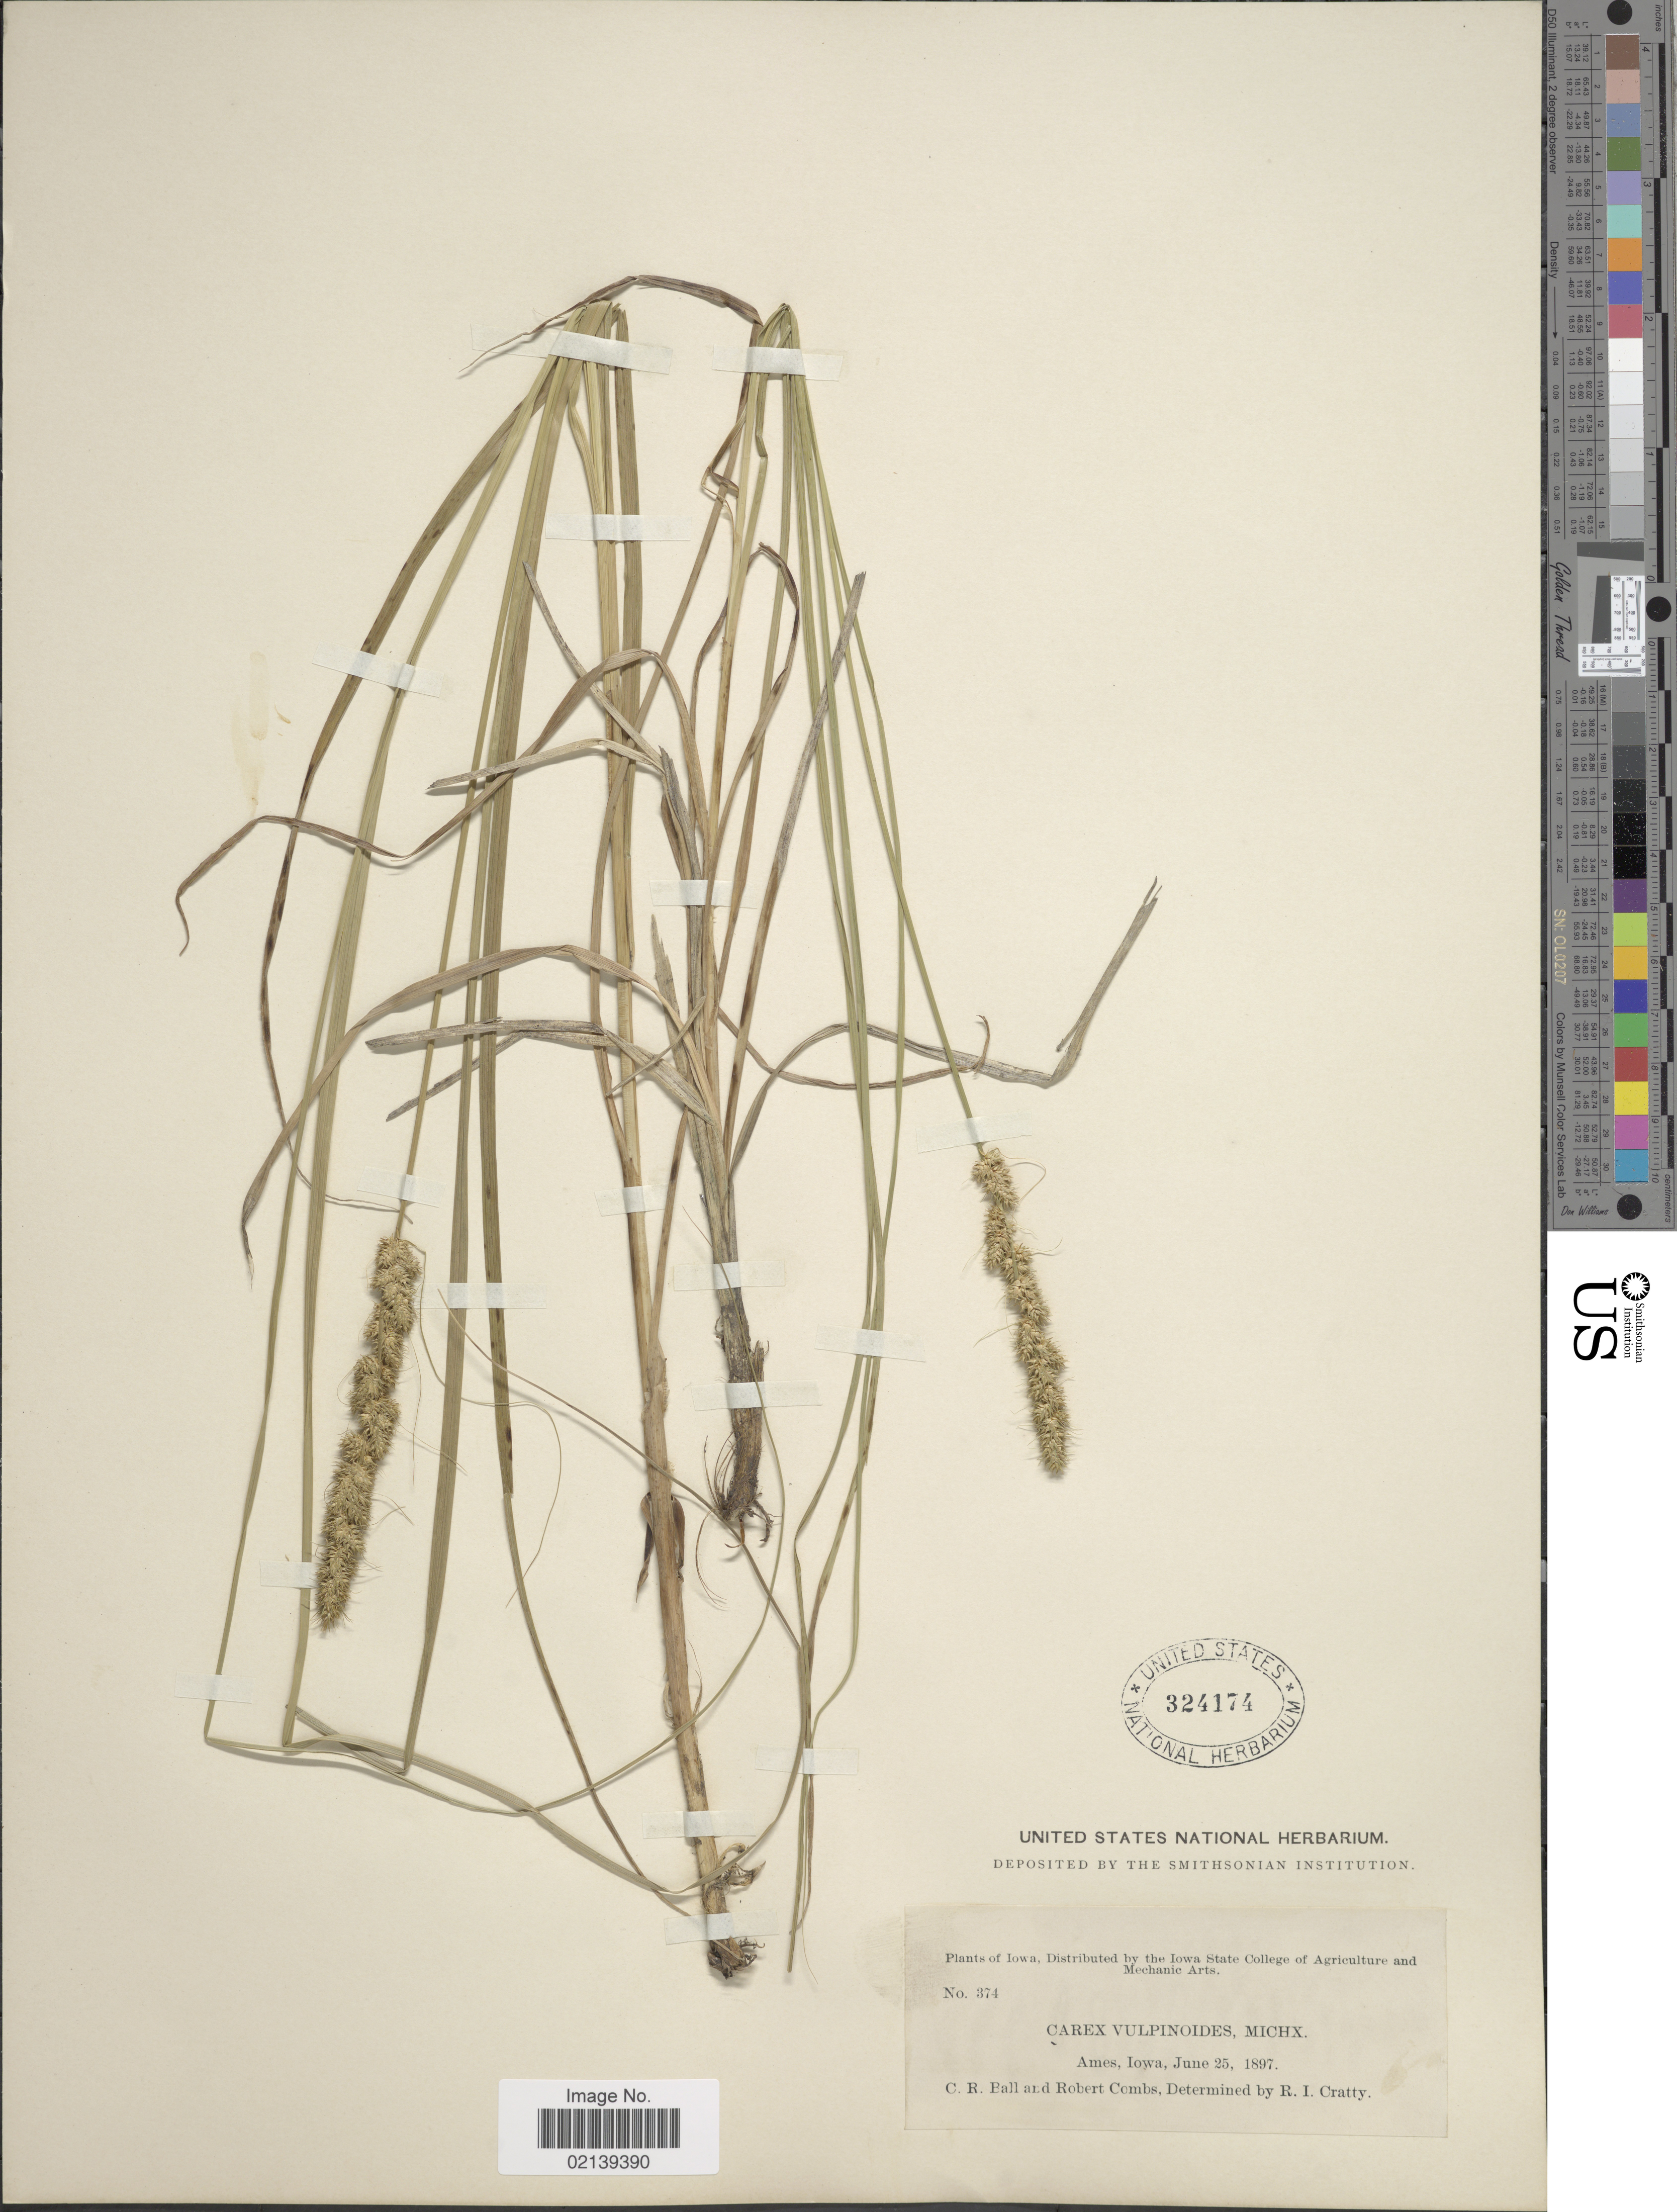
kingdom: Plantae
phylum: Tracheophyta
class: Liliopsida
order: Poales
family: Cyperaceae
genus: Carex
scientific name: Carex vulpinoidea Michx.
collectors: C. R. Ball & R. Combs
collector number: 374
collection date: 1897-06-25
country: United States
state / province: Iowa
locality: Ames, Iowa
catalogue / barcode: US 324174